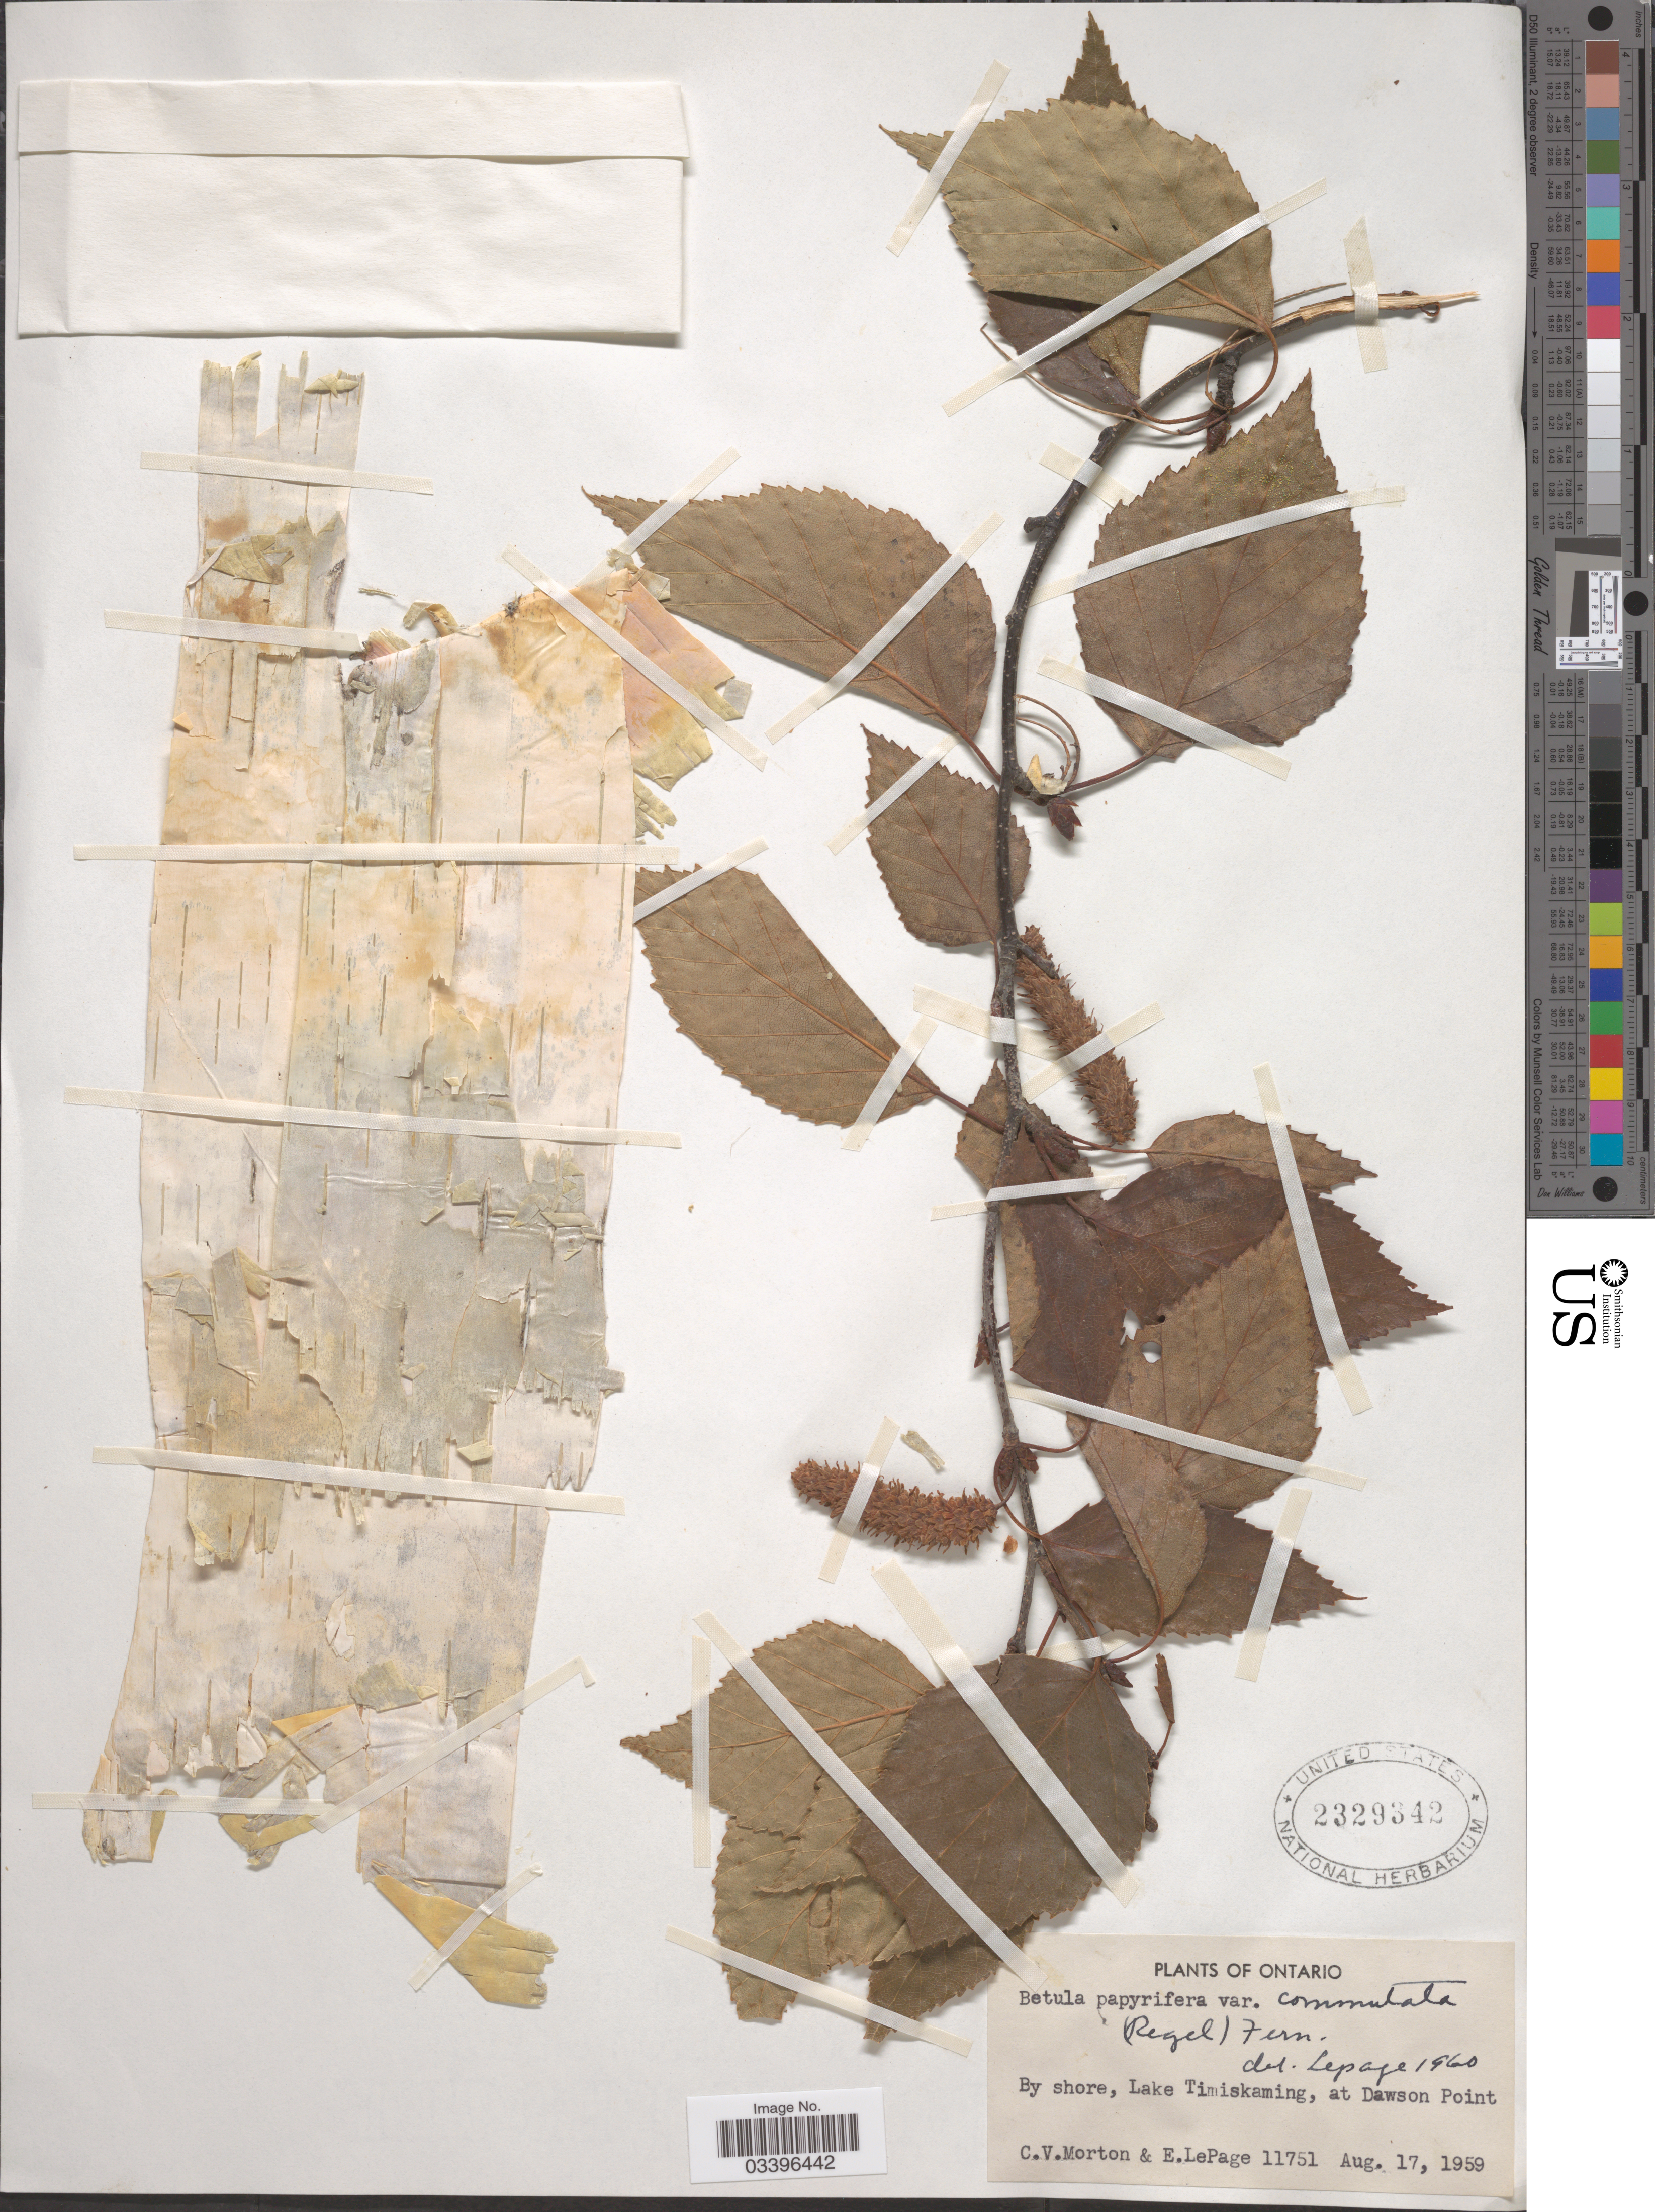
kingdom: Plantae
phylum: Tracheophyta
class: Magnoliopsida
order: Fagales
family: Betulaceae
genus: Betula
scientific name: Betula papyrifera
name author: Marshall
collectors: C. V. Morton & E. Lepage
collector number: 11751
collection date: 1959-08-17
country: Canada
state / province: Ontario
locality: By shore, Lake Timiskaming, at Dawson Point.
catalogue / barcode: US 2329342